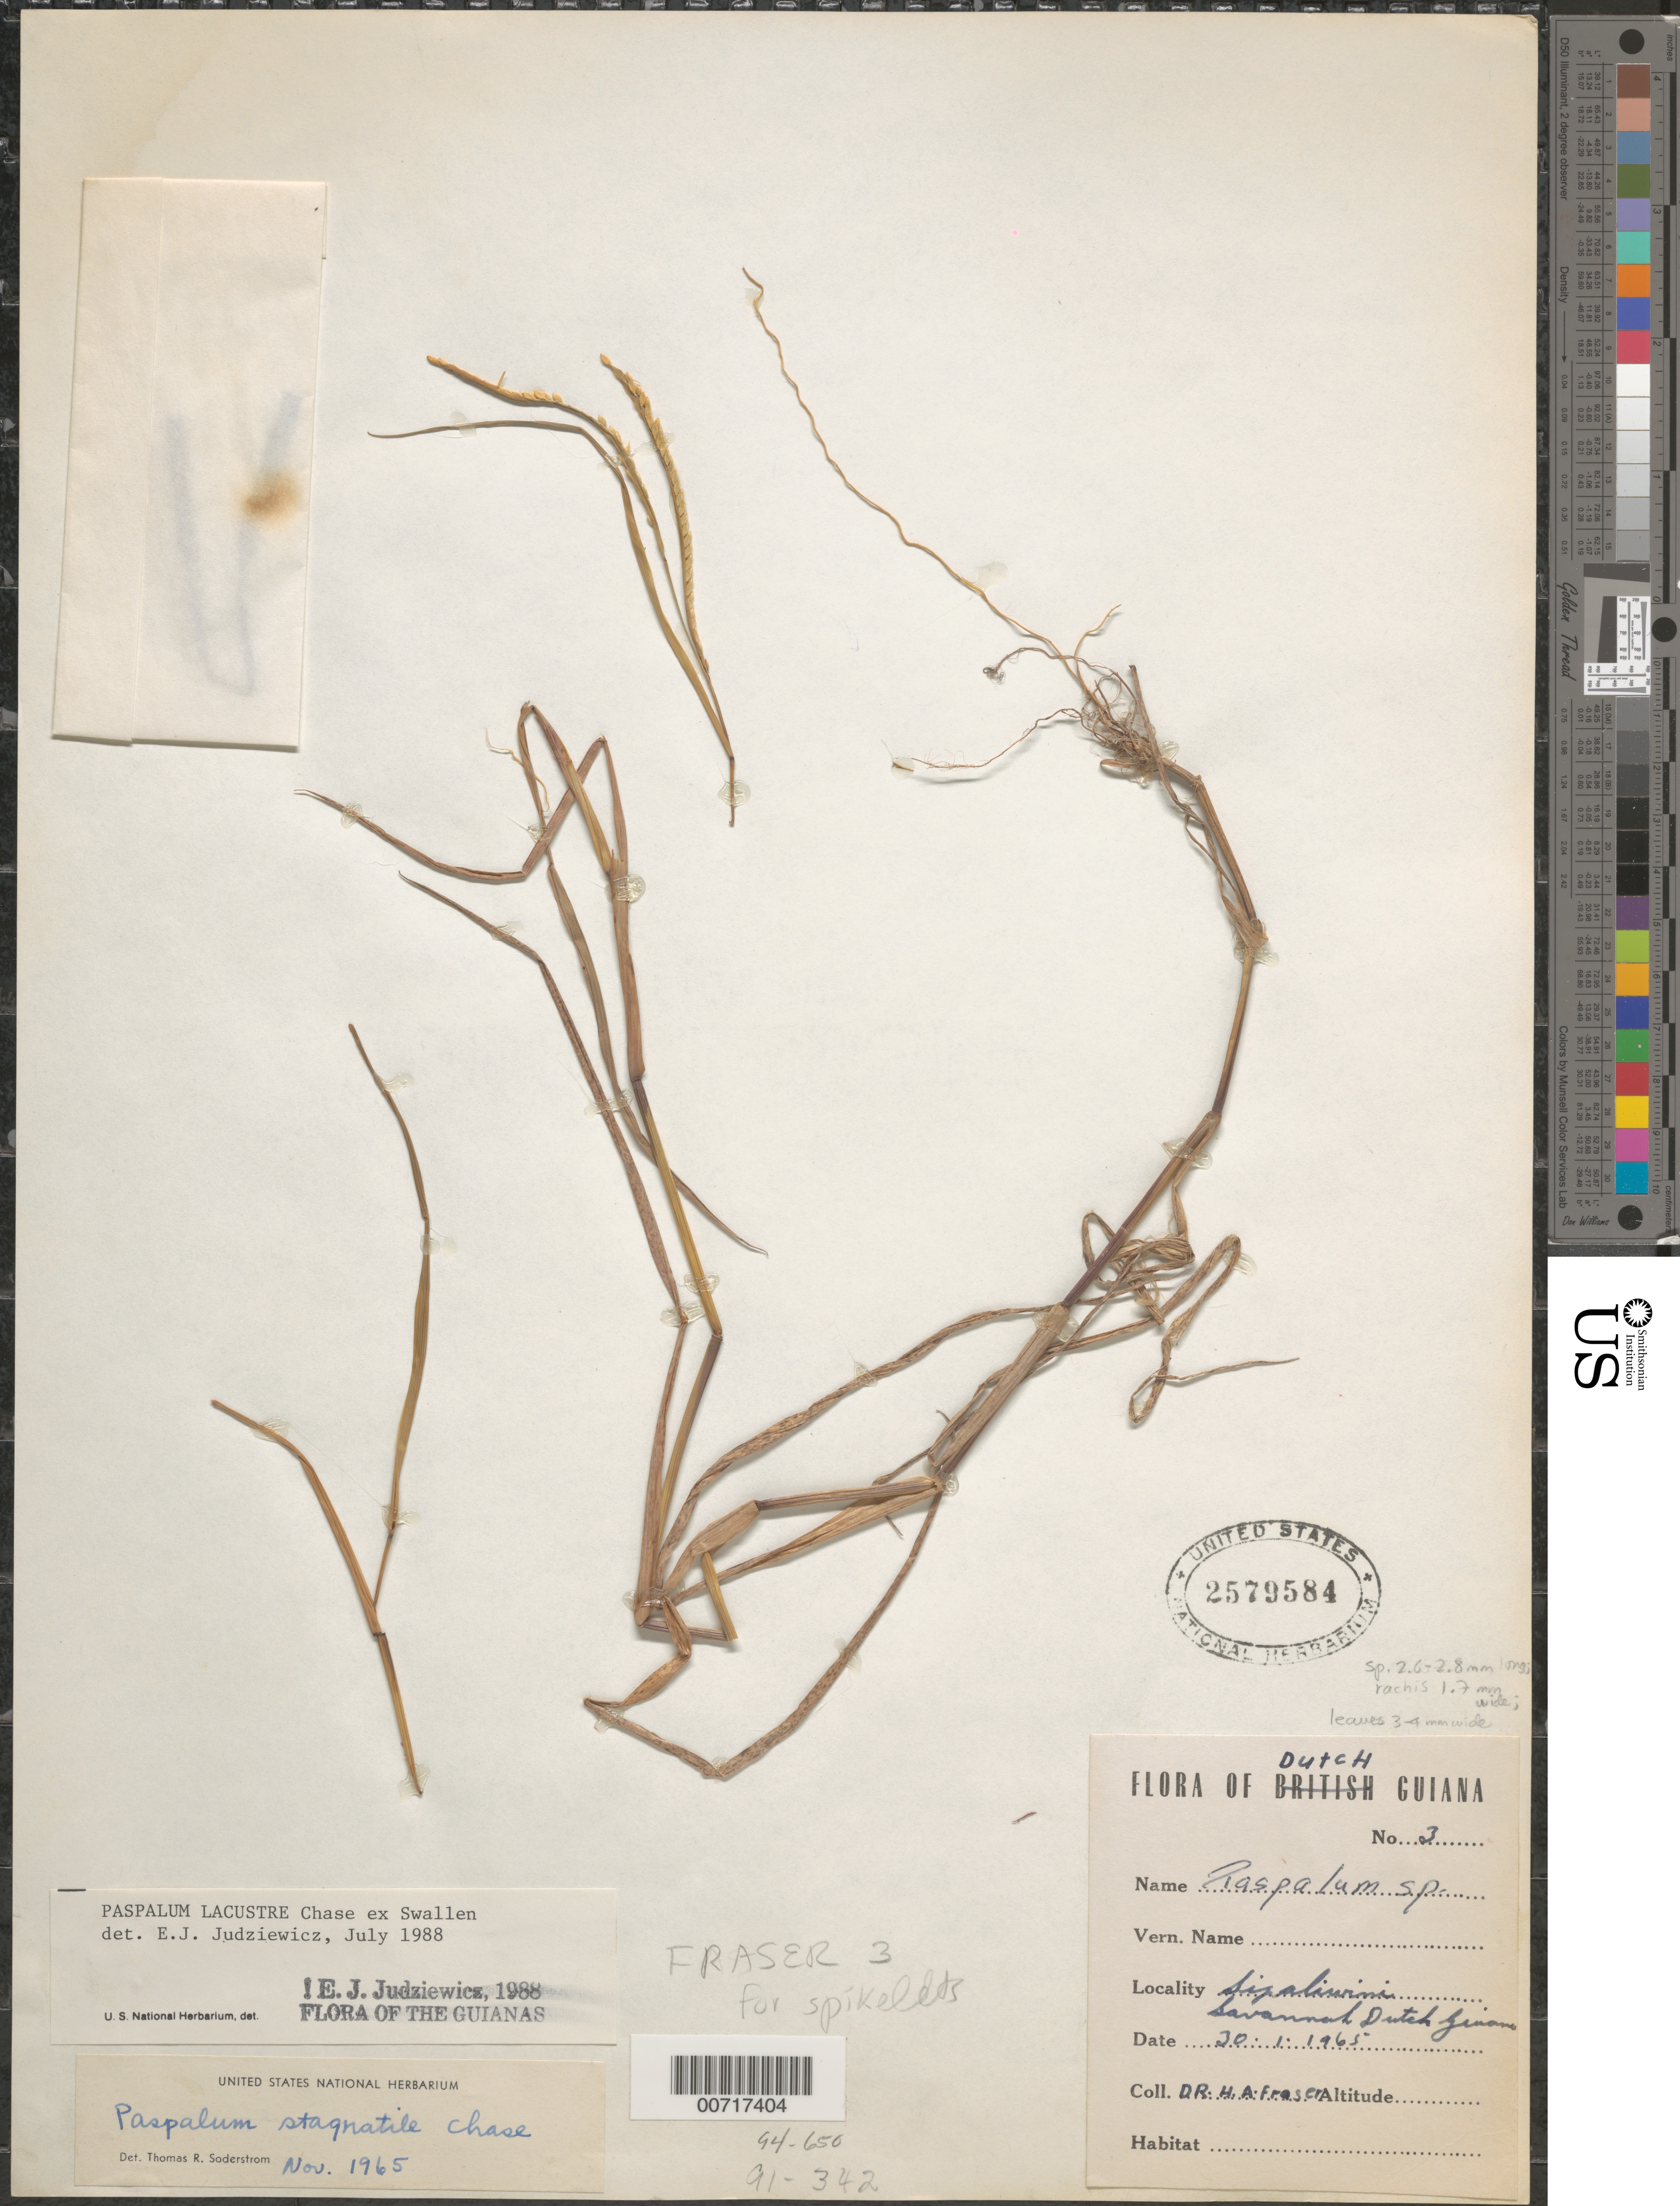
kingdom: Plantae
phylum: Tracheophyta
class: Liliopsida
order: Poales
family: Poaceae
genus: Paspalum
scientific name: Paspalum lacustre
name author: Chase ex Swallen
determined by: Judziewicz, E. J.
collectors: H. Fraser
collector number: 3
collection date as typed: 30-Jan-65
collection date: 1965-01-30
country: Suriname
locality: Sipaliwini Savanna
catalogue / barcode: US 2579584